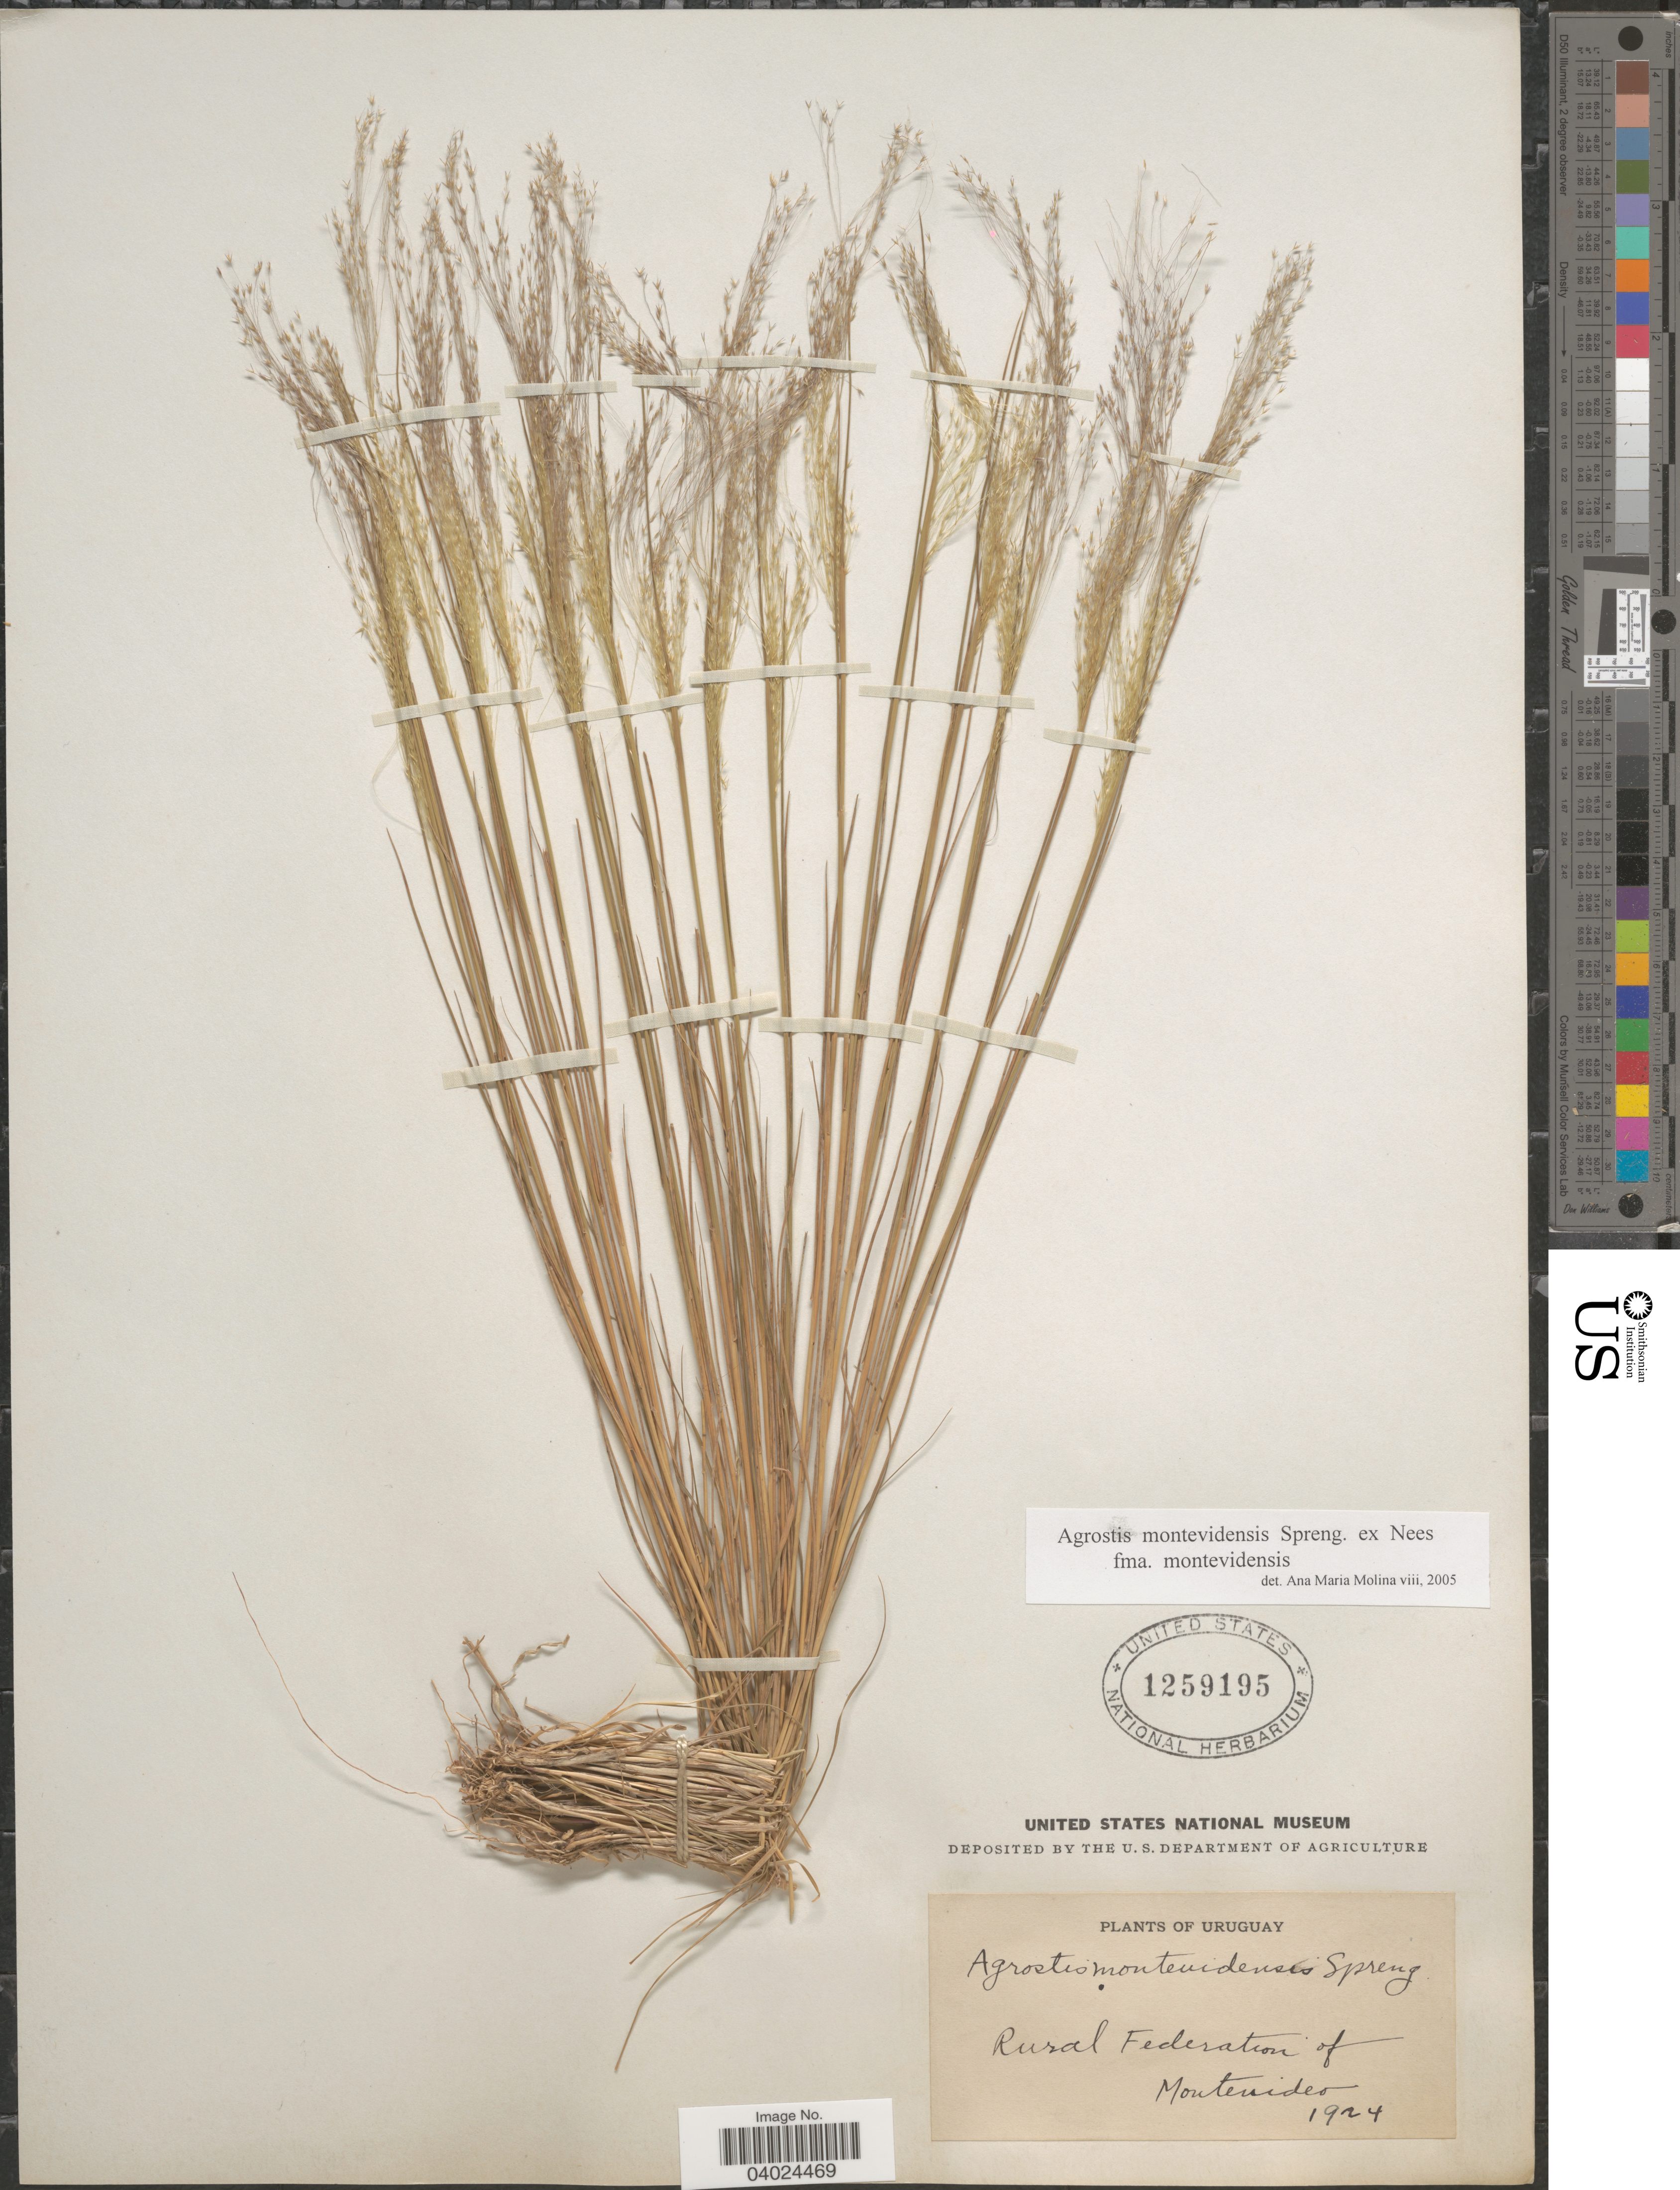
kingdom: Plantae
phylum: Tracheophyta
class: Liliopsida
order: Poales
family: Poaceae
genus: Agrostis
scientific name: Agrostis montevidensis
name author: A. Spreng. ex Nees in Mart.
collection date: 1924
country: Uruguay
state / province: Montevideo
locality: Rural Federation of Montevideo.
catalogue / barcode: US 1259195